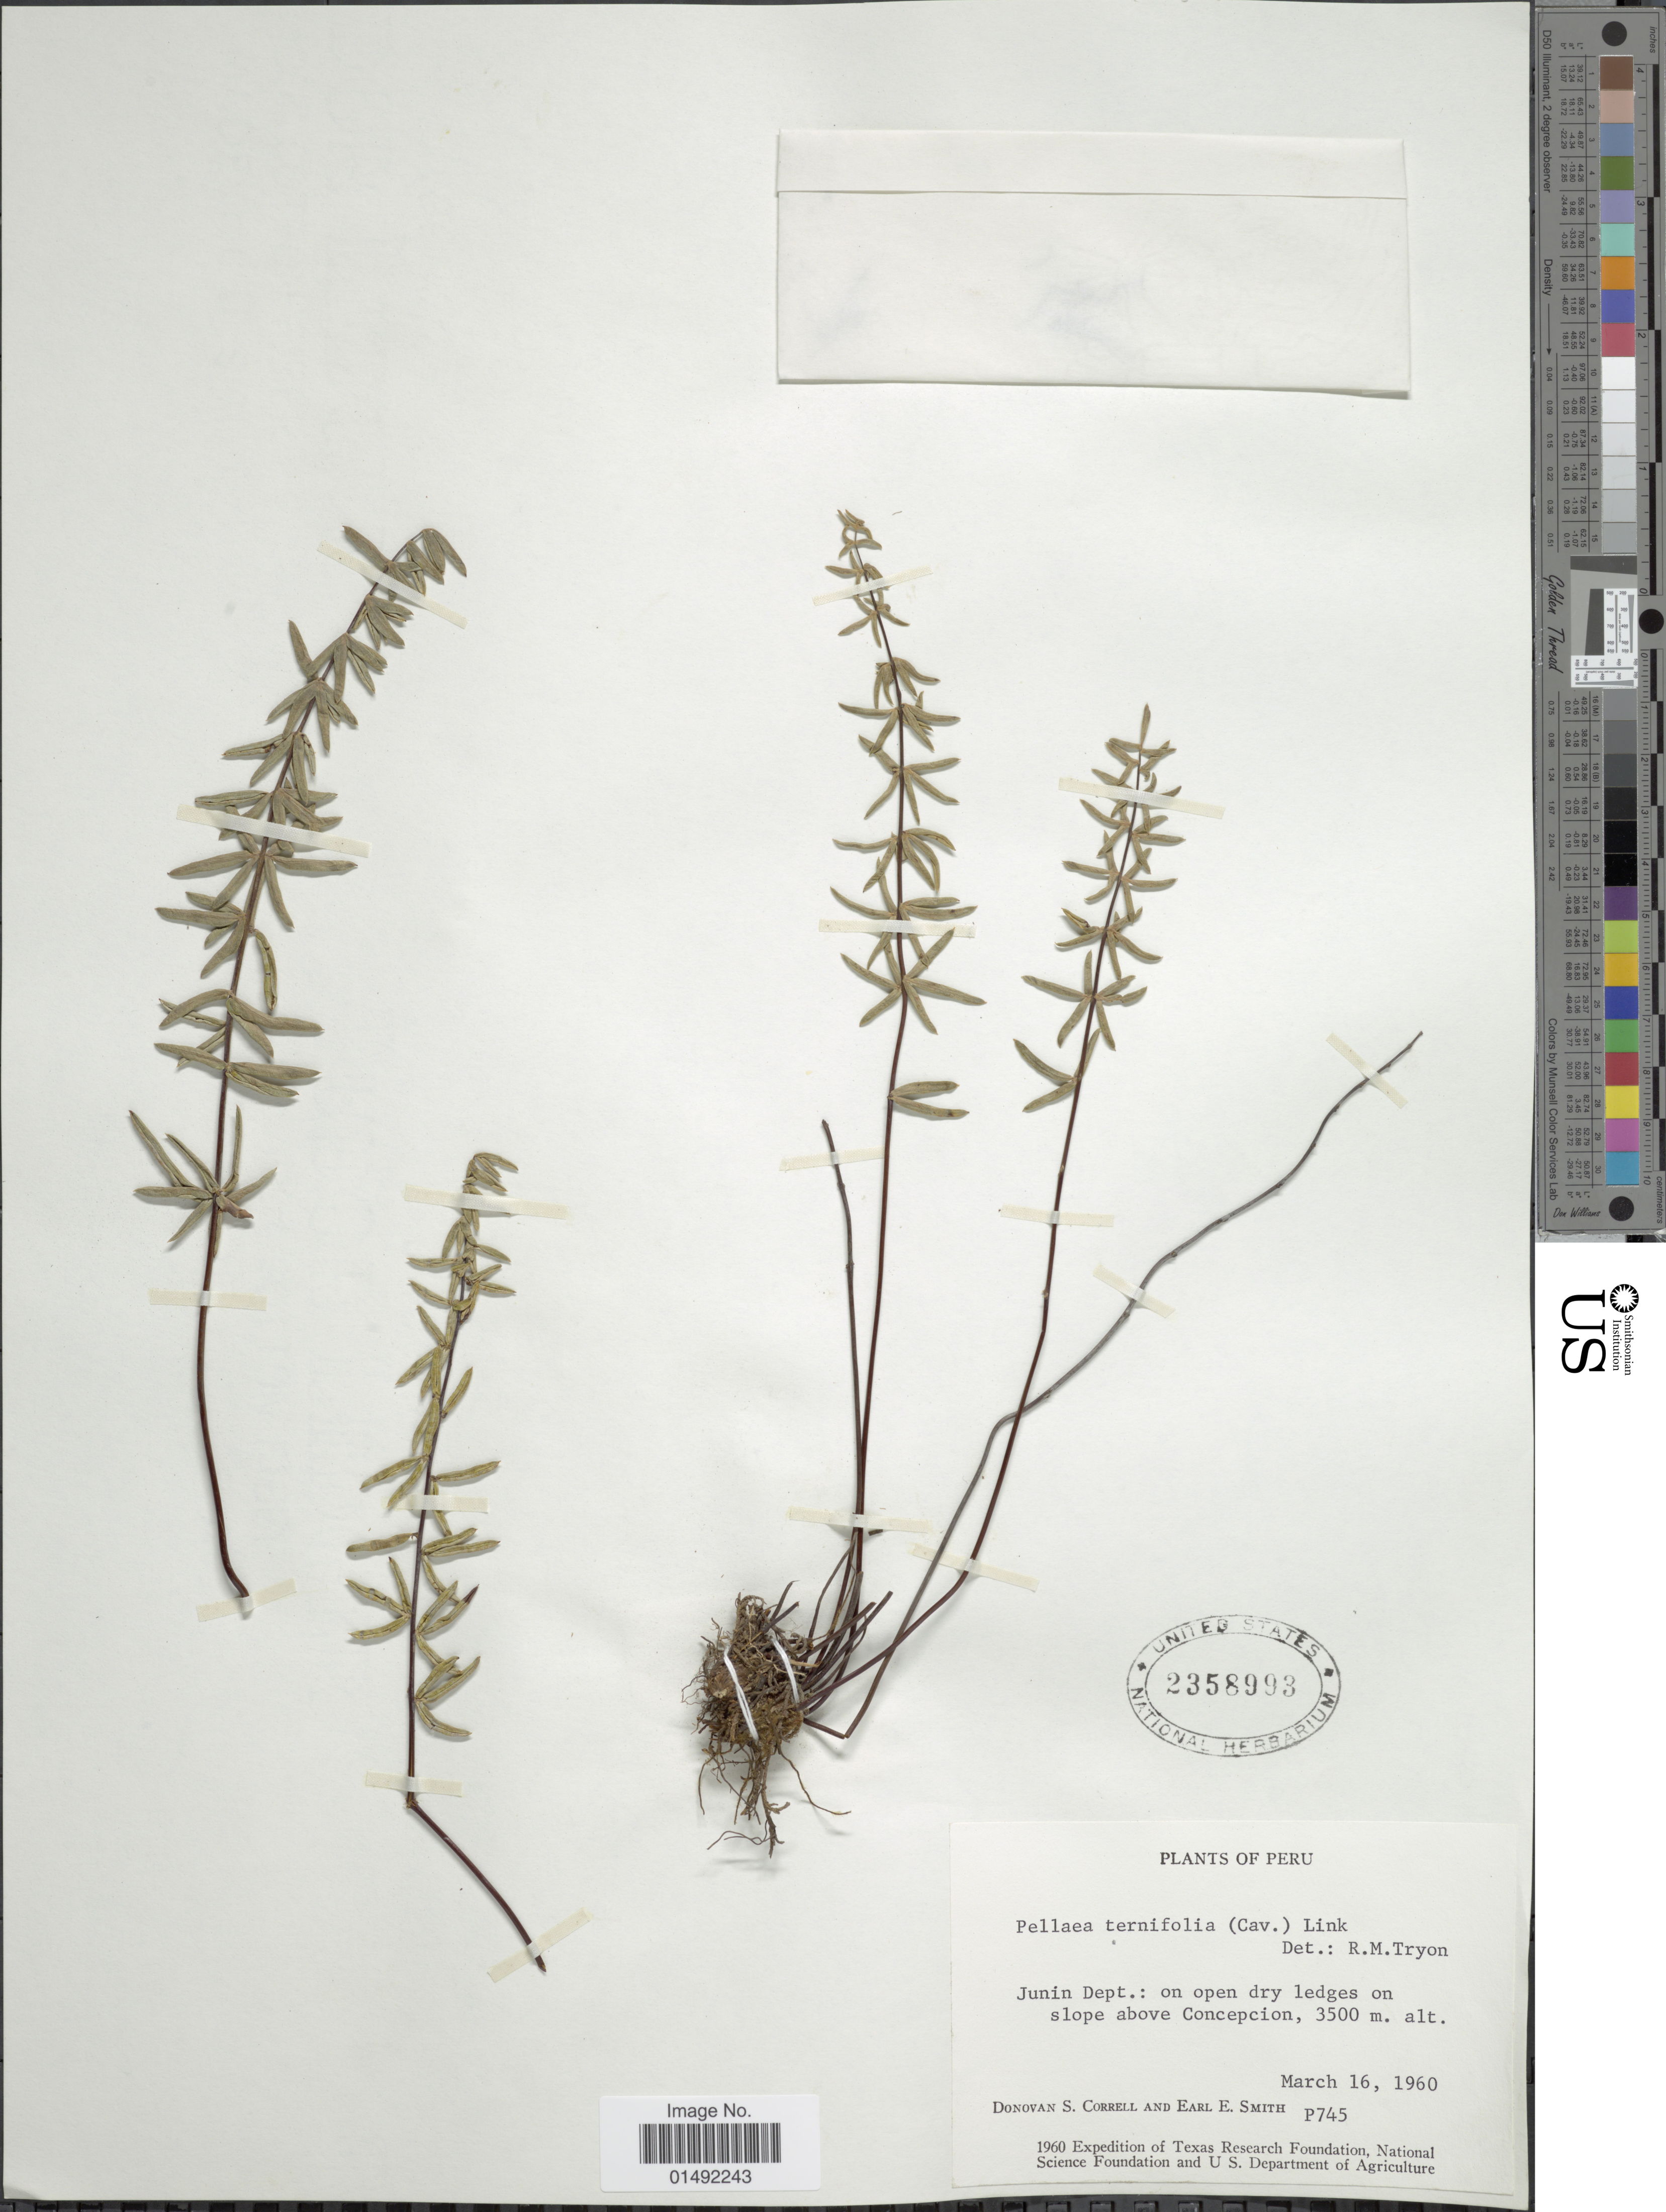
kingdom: Plantae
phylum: Tracheophyta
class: Polypodiopsida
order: Polypodiales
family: Pteridaceae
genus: Pellaea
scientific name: Pellaea ternifolia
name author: (Cav.) Link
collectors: D. S. Correll & E. E. Smith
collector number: P745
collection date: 1960-03-16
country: Peru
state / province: Junín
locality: Junin Dept.: on open dry ledges on slope above Concepcion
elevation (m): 3500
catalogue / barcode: US 2358993